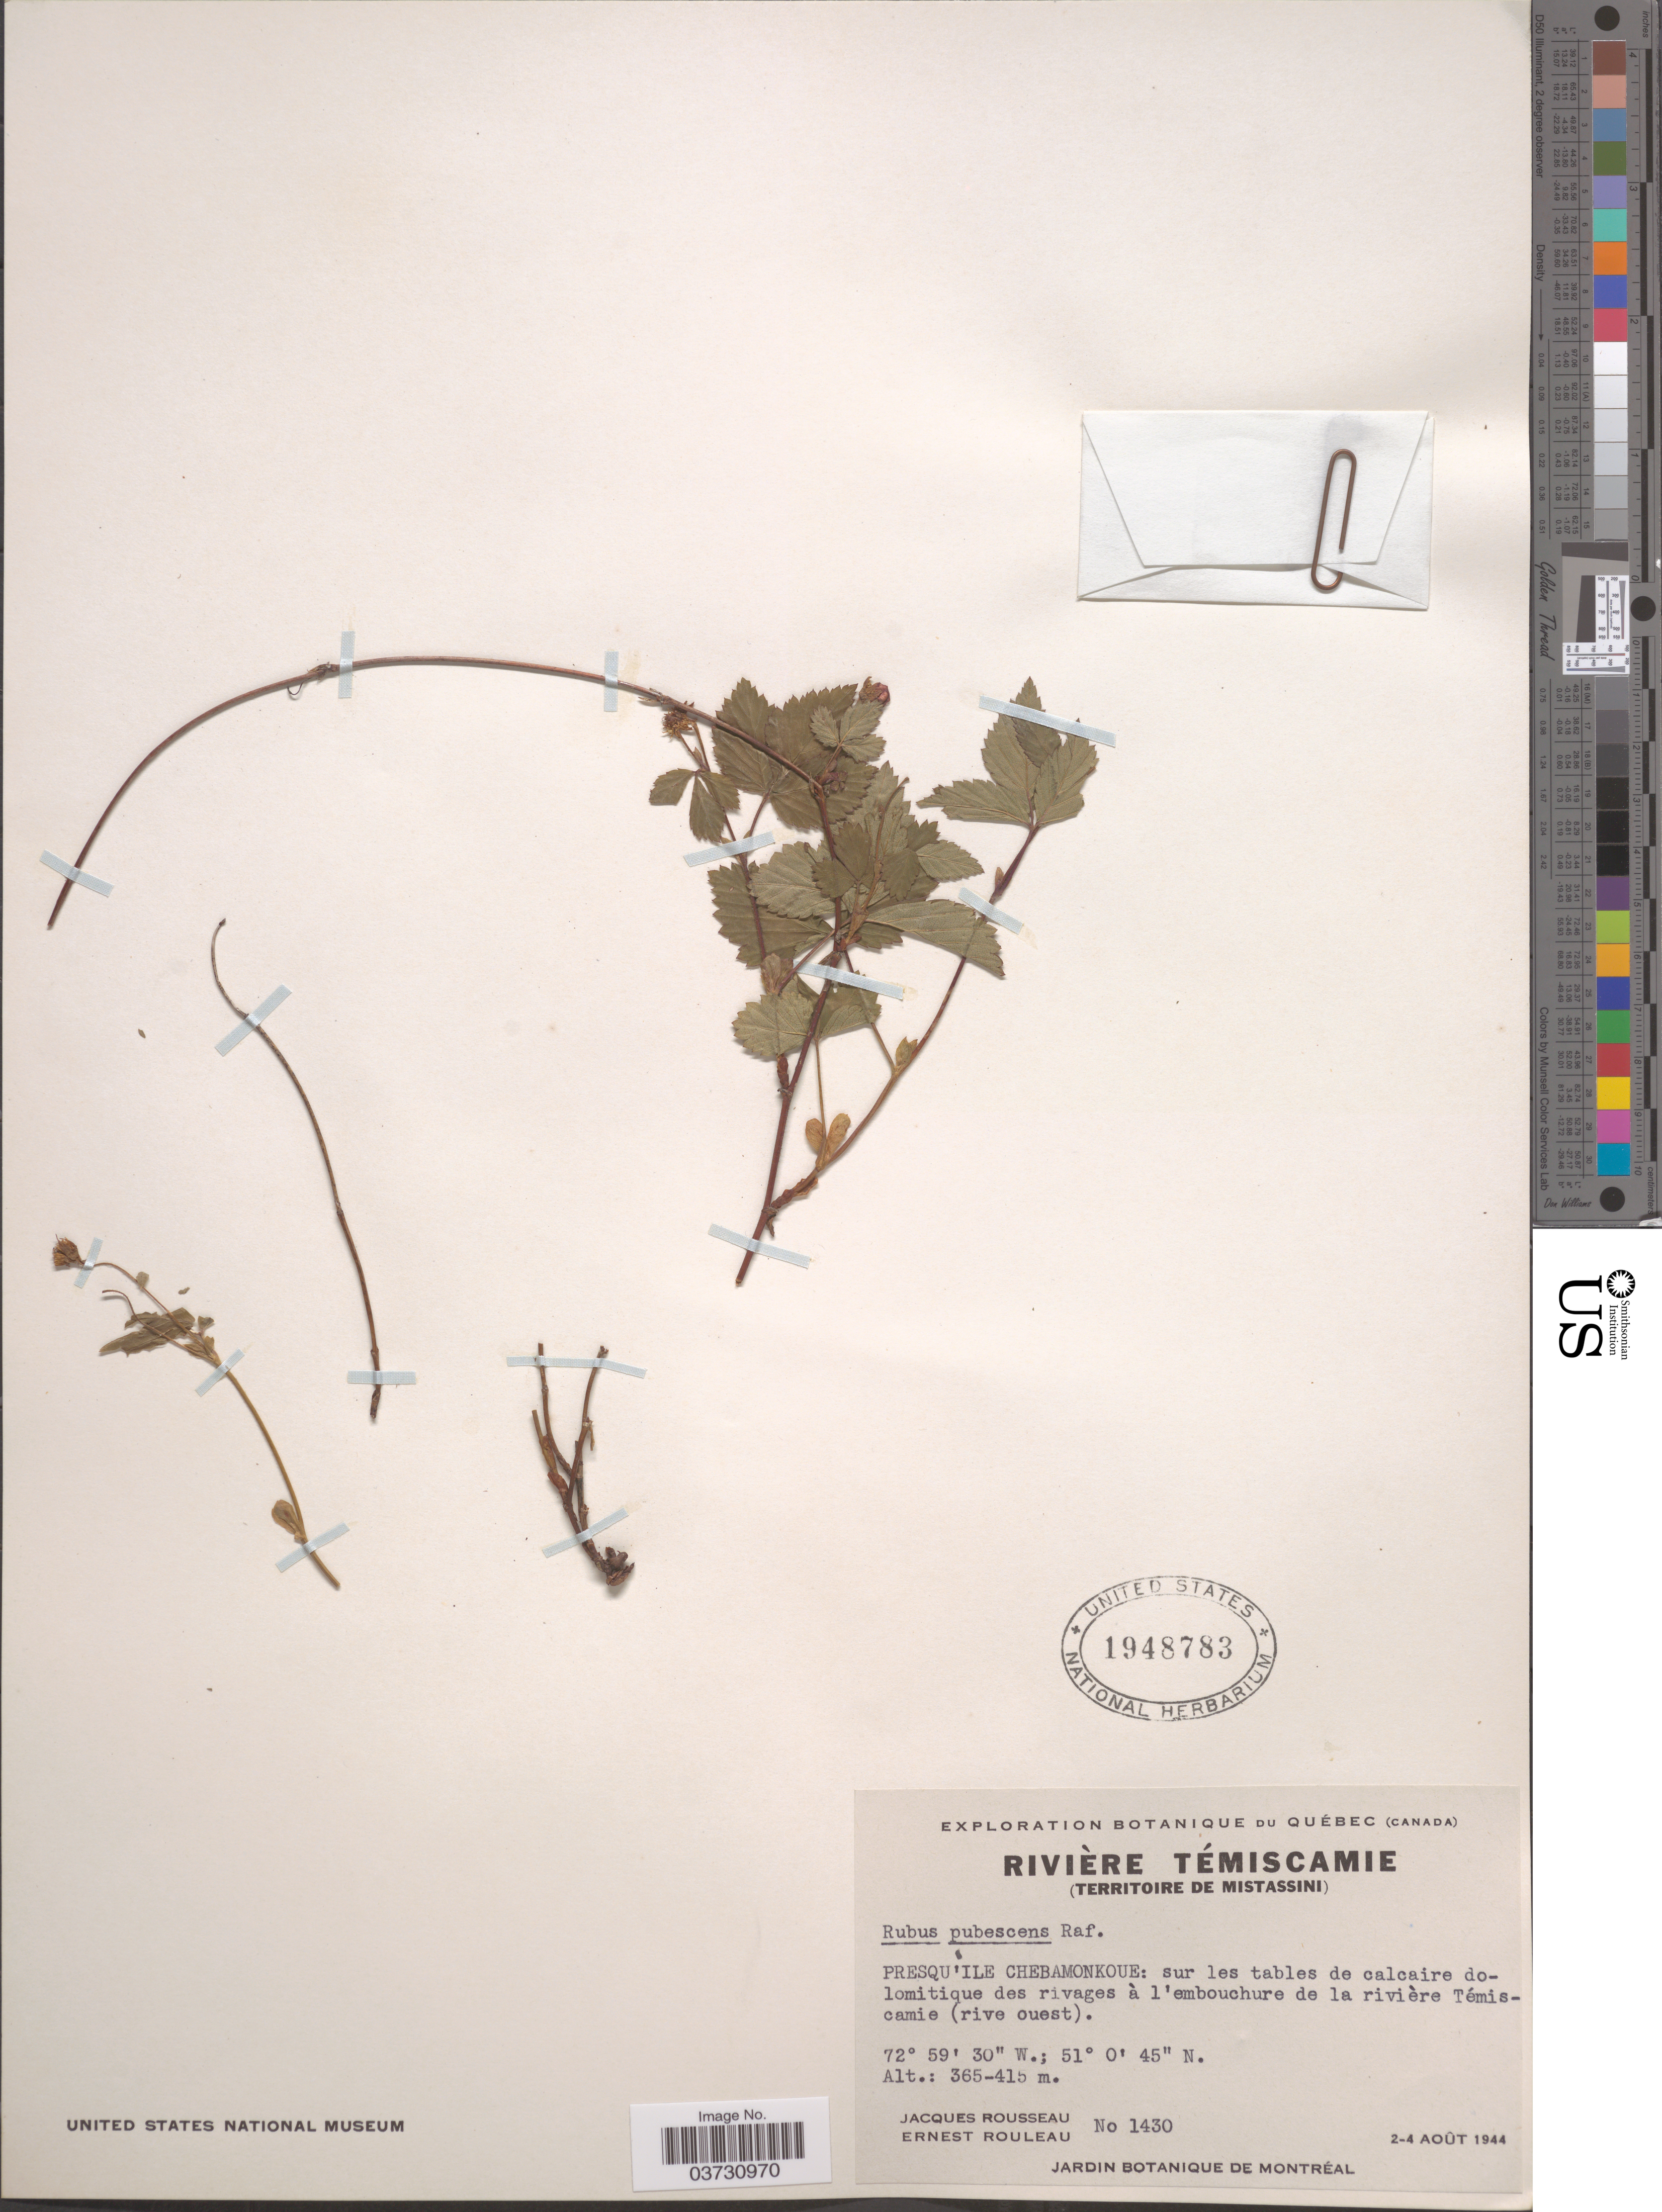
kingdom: Plantae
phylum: Tracheophyta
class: Magnoliopsida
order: Rosales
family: Rosaceae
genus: Rubus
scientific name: Rubus pubescens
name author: Raf.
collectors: J. Rousseau & J. Rouleau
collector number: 1430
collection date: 1944-08-02/1944-08-04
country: Canada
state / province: Quebec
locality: Rivière Témiscamie (Territoire de Mistassini). Presqu 'Ile Chebamonkoue: sue les tables de calcaire dolomitique des rivages à l'embouchure de la rivière Témiscamie (rive ouest).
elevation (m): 365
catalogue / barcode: US 1948783